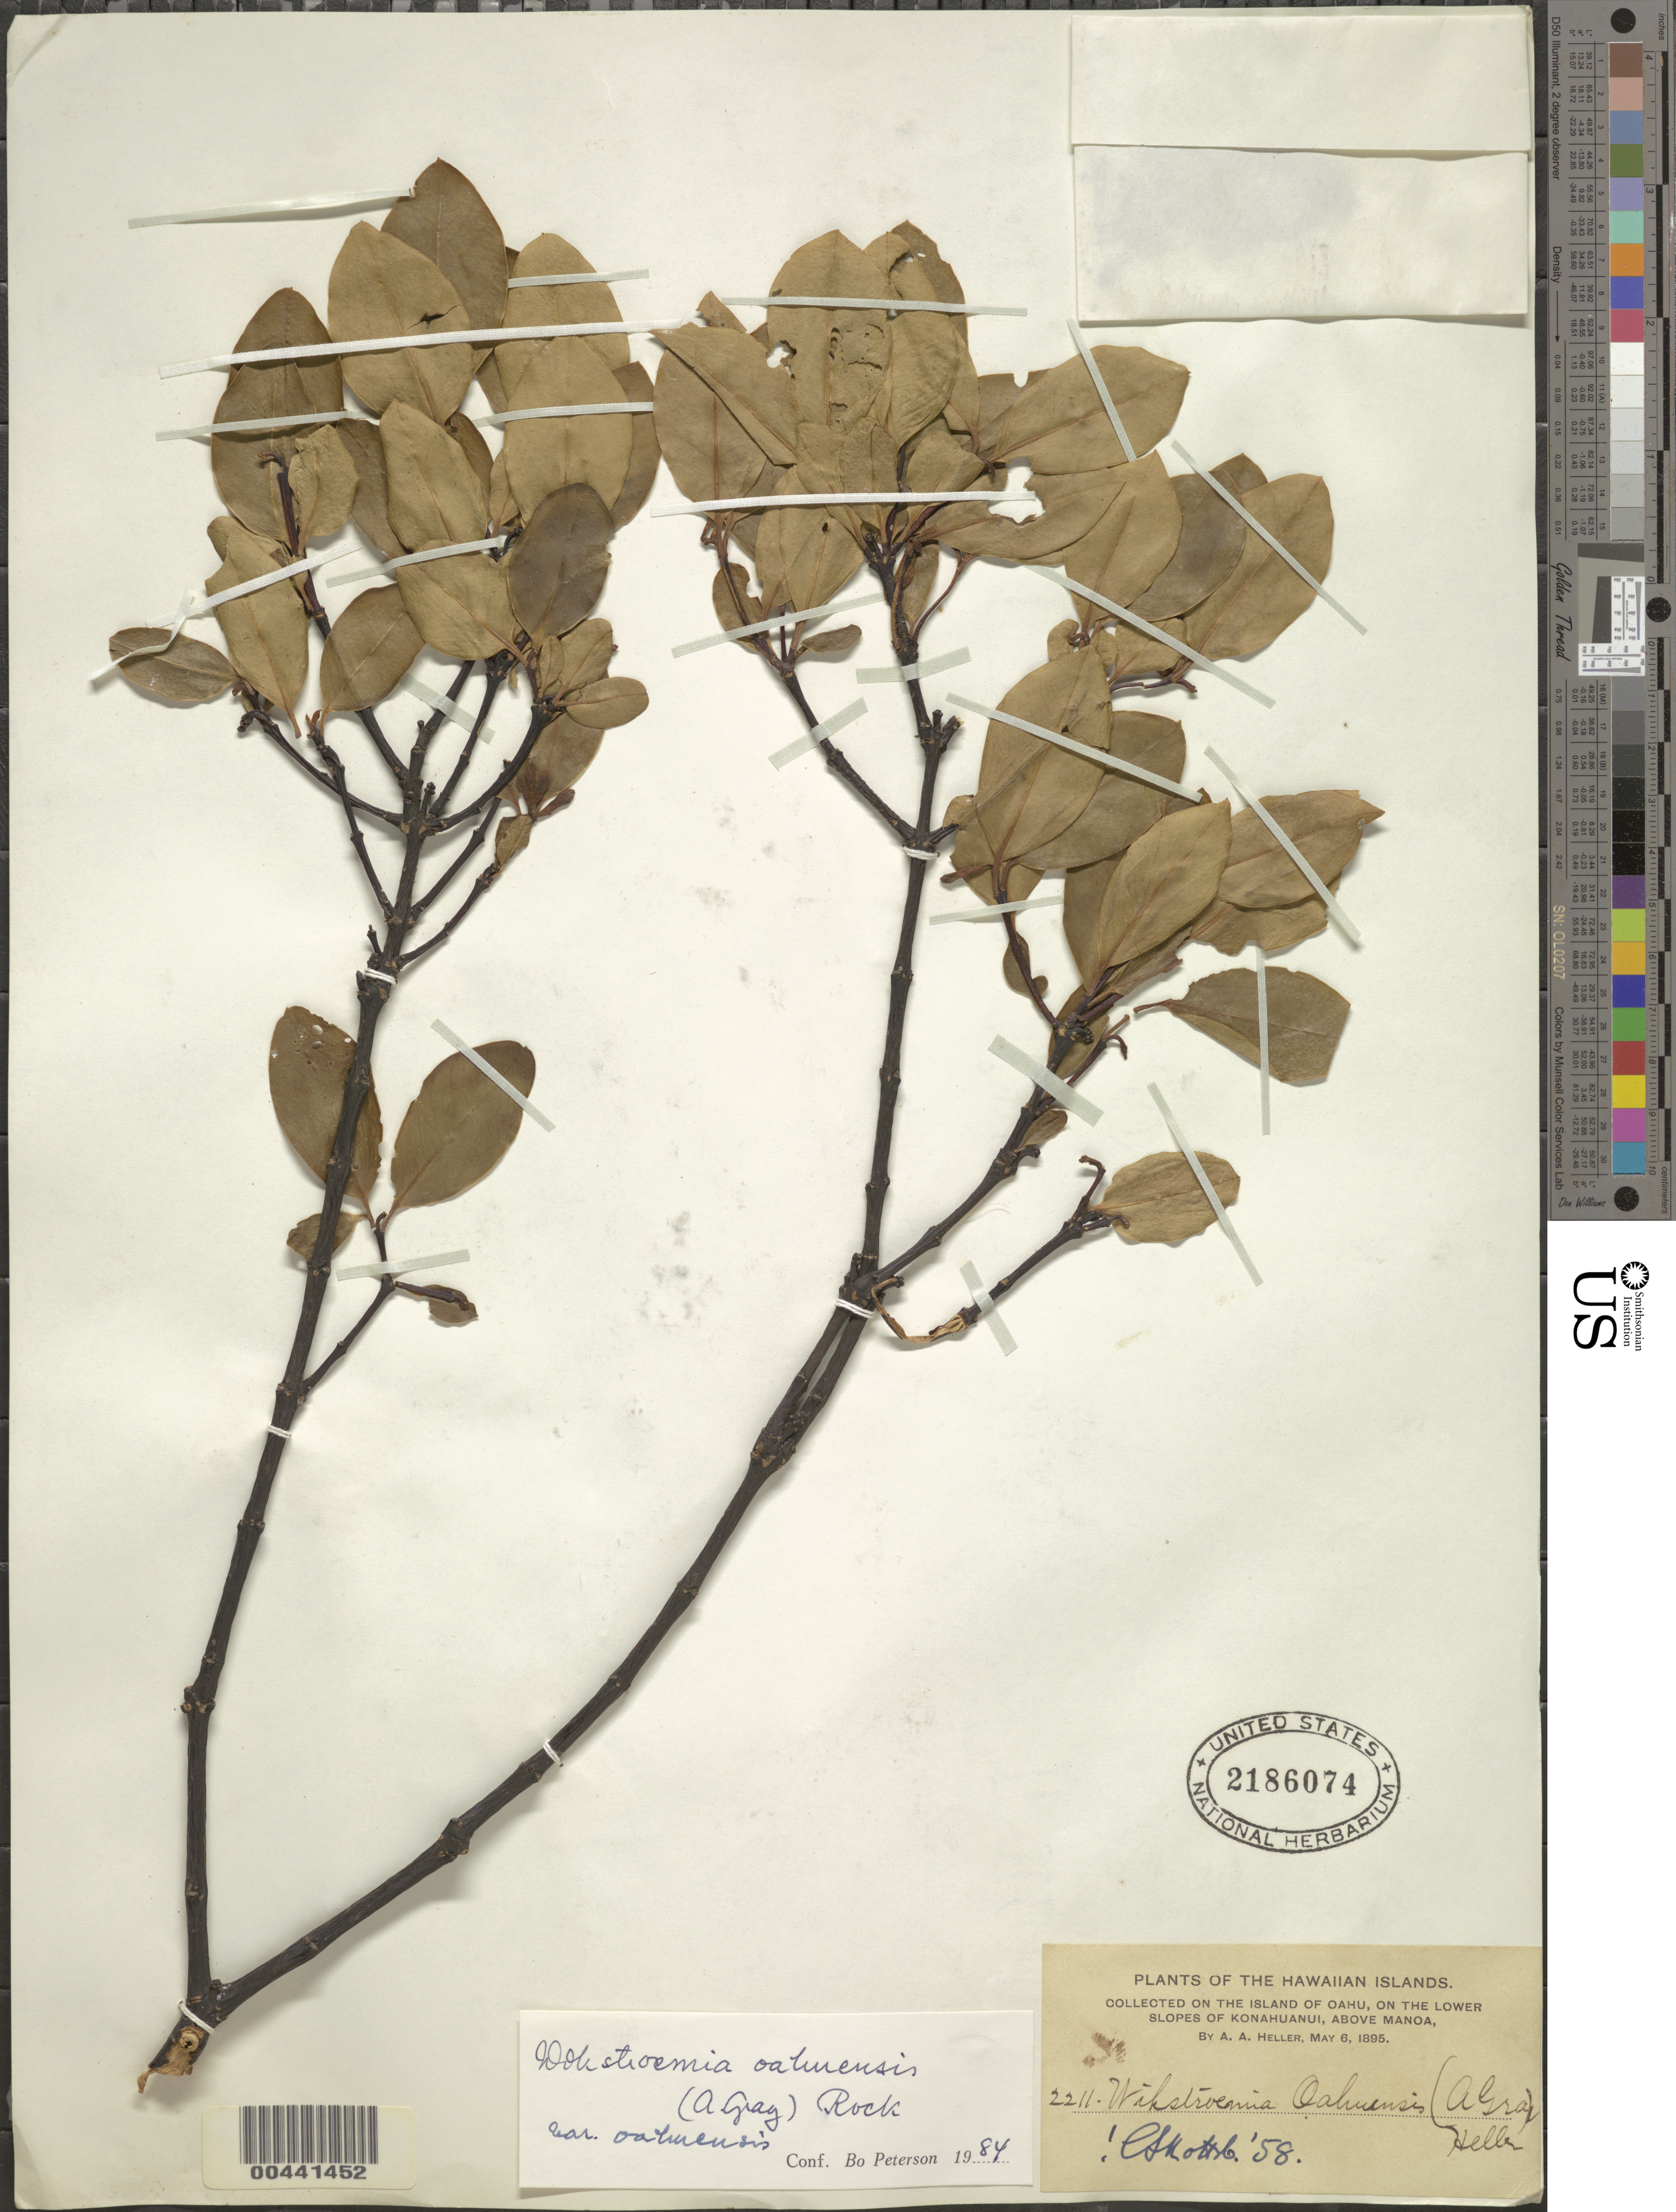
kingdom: Plantae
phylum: Tracheophyta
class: Magnoliopsida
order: Malvales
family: Thymelaeaceae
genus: Wikstroemia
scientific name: Wikstroemia oahuensis var. oahuensis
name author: (A. Gray) Rock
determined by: Peterson, B.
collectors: A. A. Heller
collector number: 2211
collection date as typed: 8 May 1895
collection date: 1895-05-08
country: United States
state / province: Hawaii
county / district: Honolulu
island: Oahu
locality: On the lower slopes of Konahuanui, above Manoa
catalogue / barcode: US 2186074